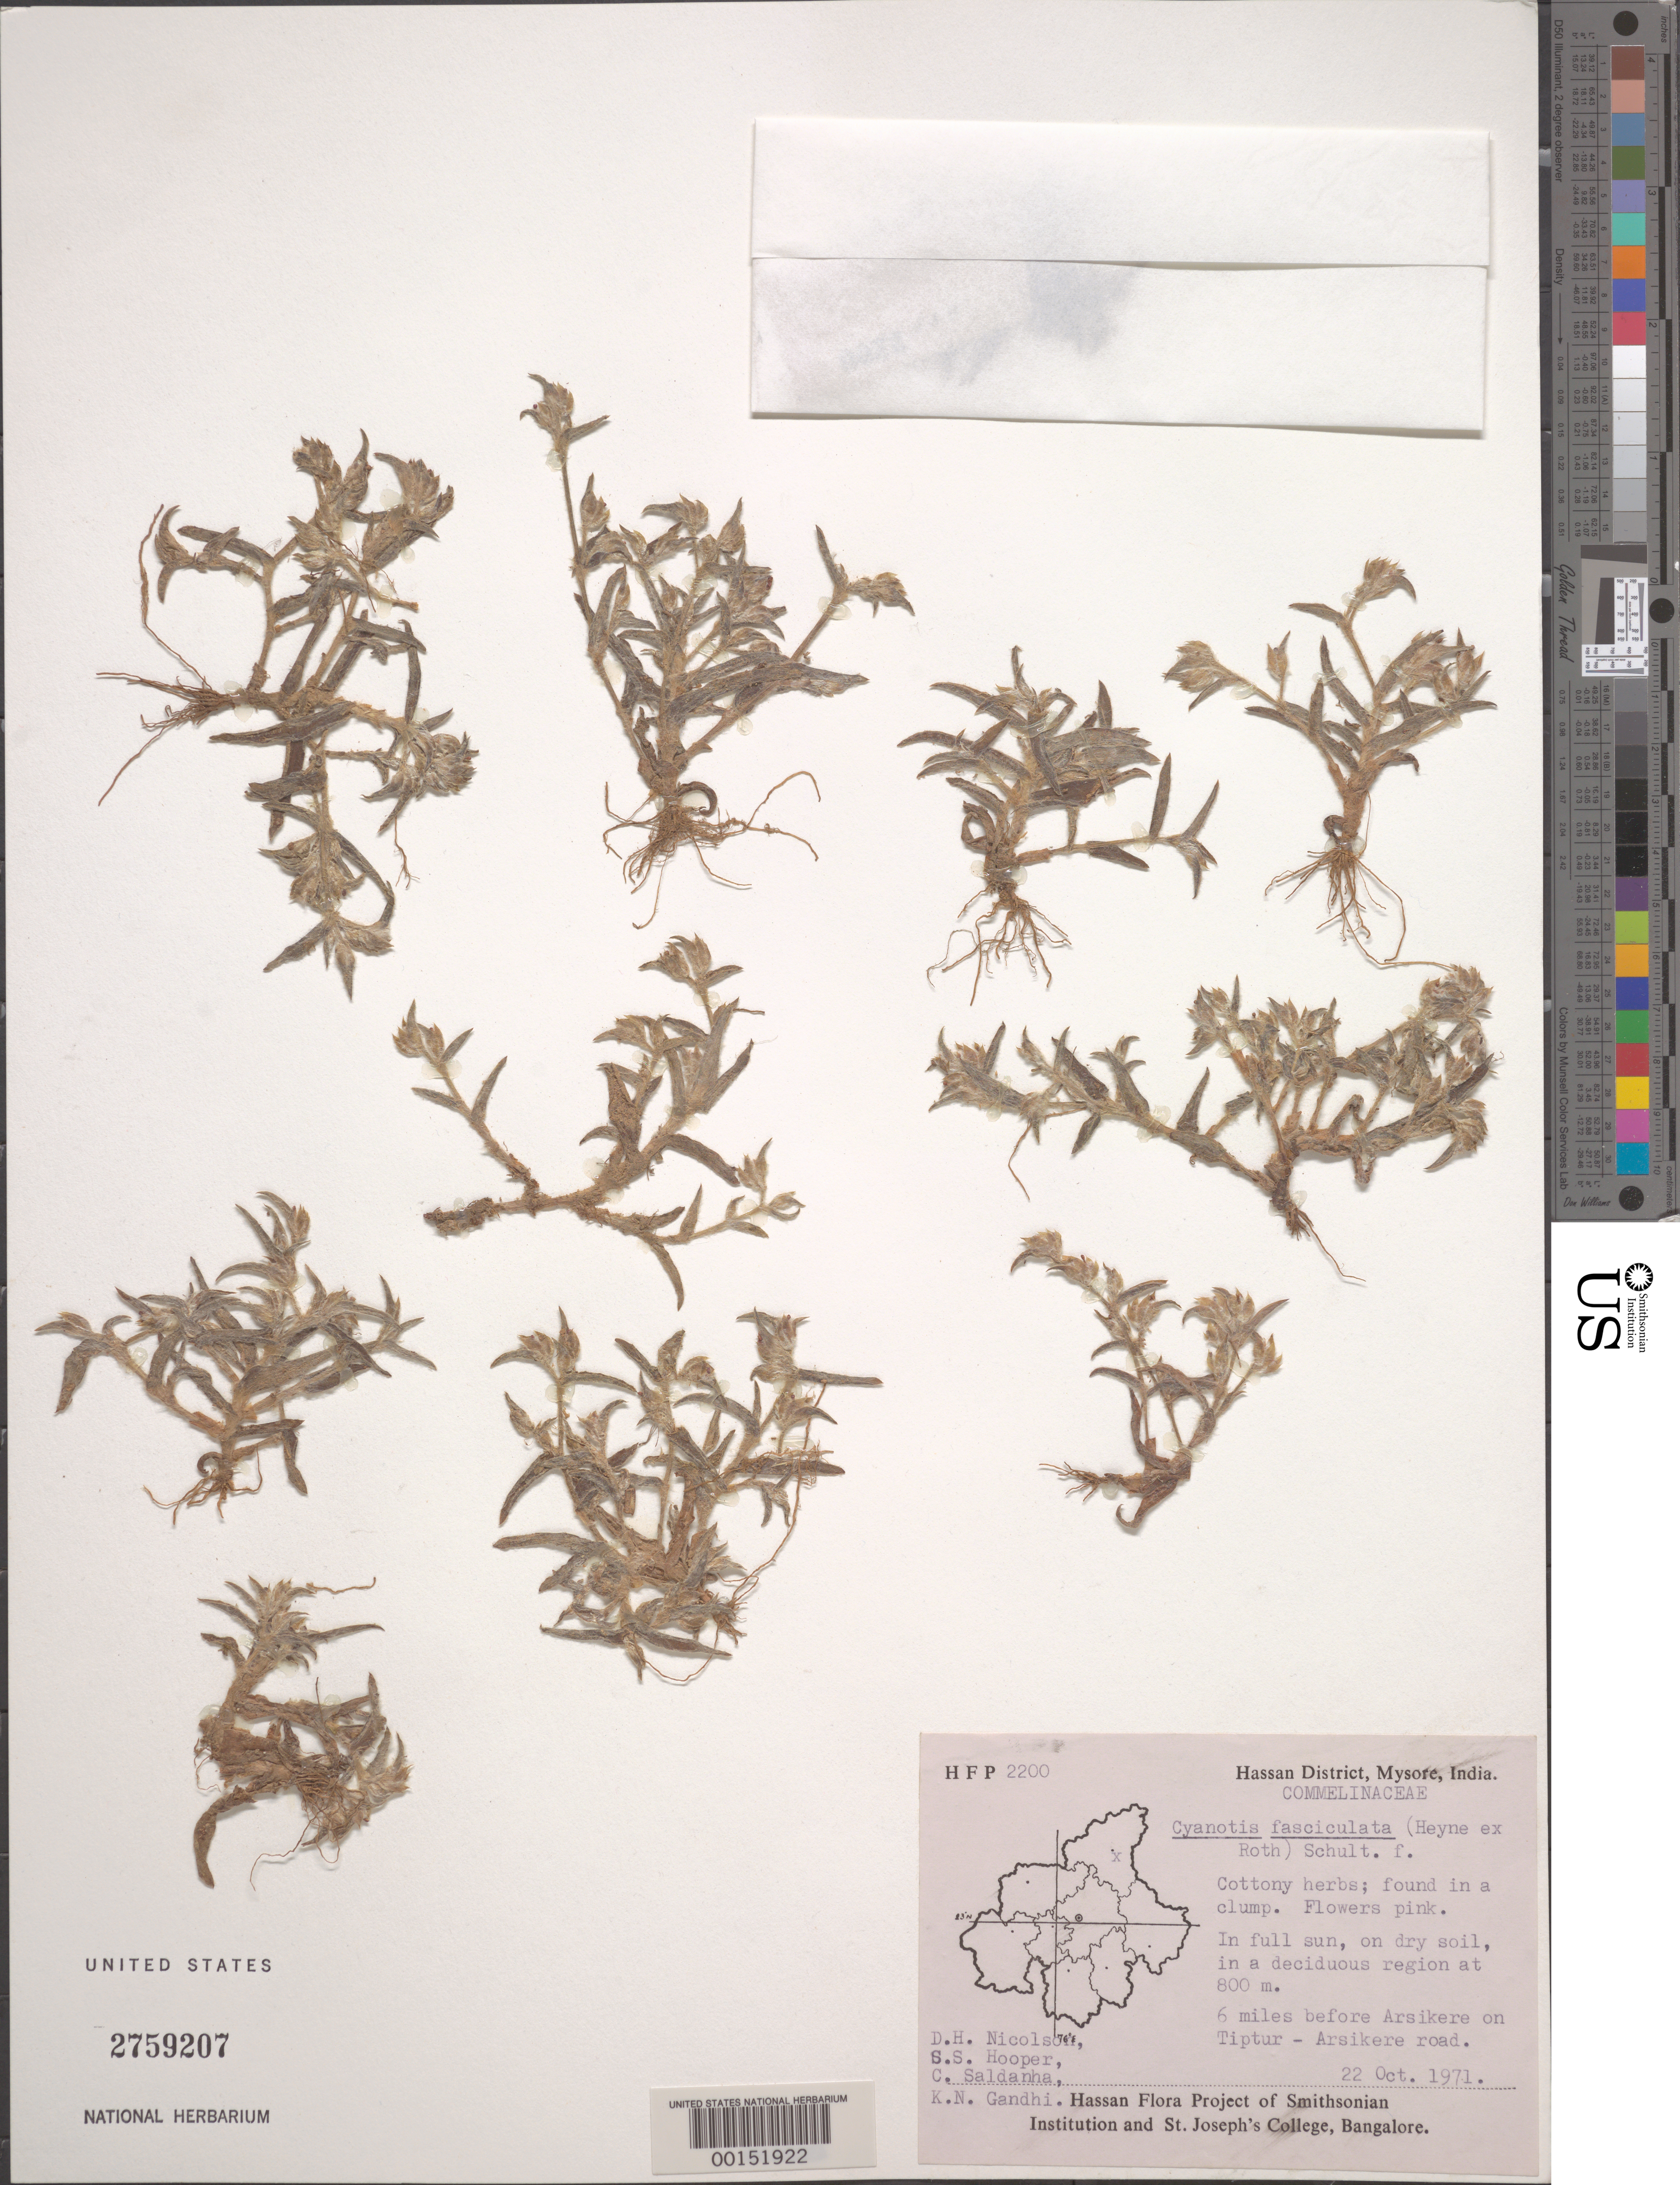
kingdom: Plantae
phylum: Tracheophyta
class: Liliopsida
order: Commelinales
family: Commelinaceae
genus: Cyanotis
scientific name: Cyanotis fasciculata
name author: (Heyne ex Roth) Schult. f.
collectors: D. H. Nicolson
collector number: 2200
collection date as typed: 22 Oct 1971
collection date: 1971-10-22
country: India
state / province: Karnataka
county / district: Hassan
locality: Arsikere; tiptur-arsikere road, mysore state [mysore state = karnataka.]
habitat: Dry soil in full sun, deciduous region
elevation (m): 800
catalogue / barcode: US 2759207